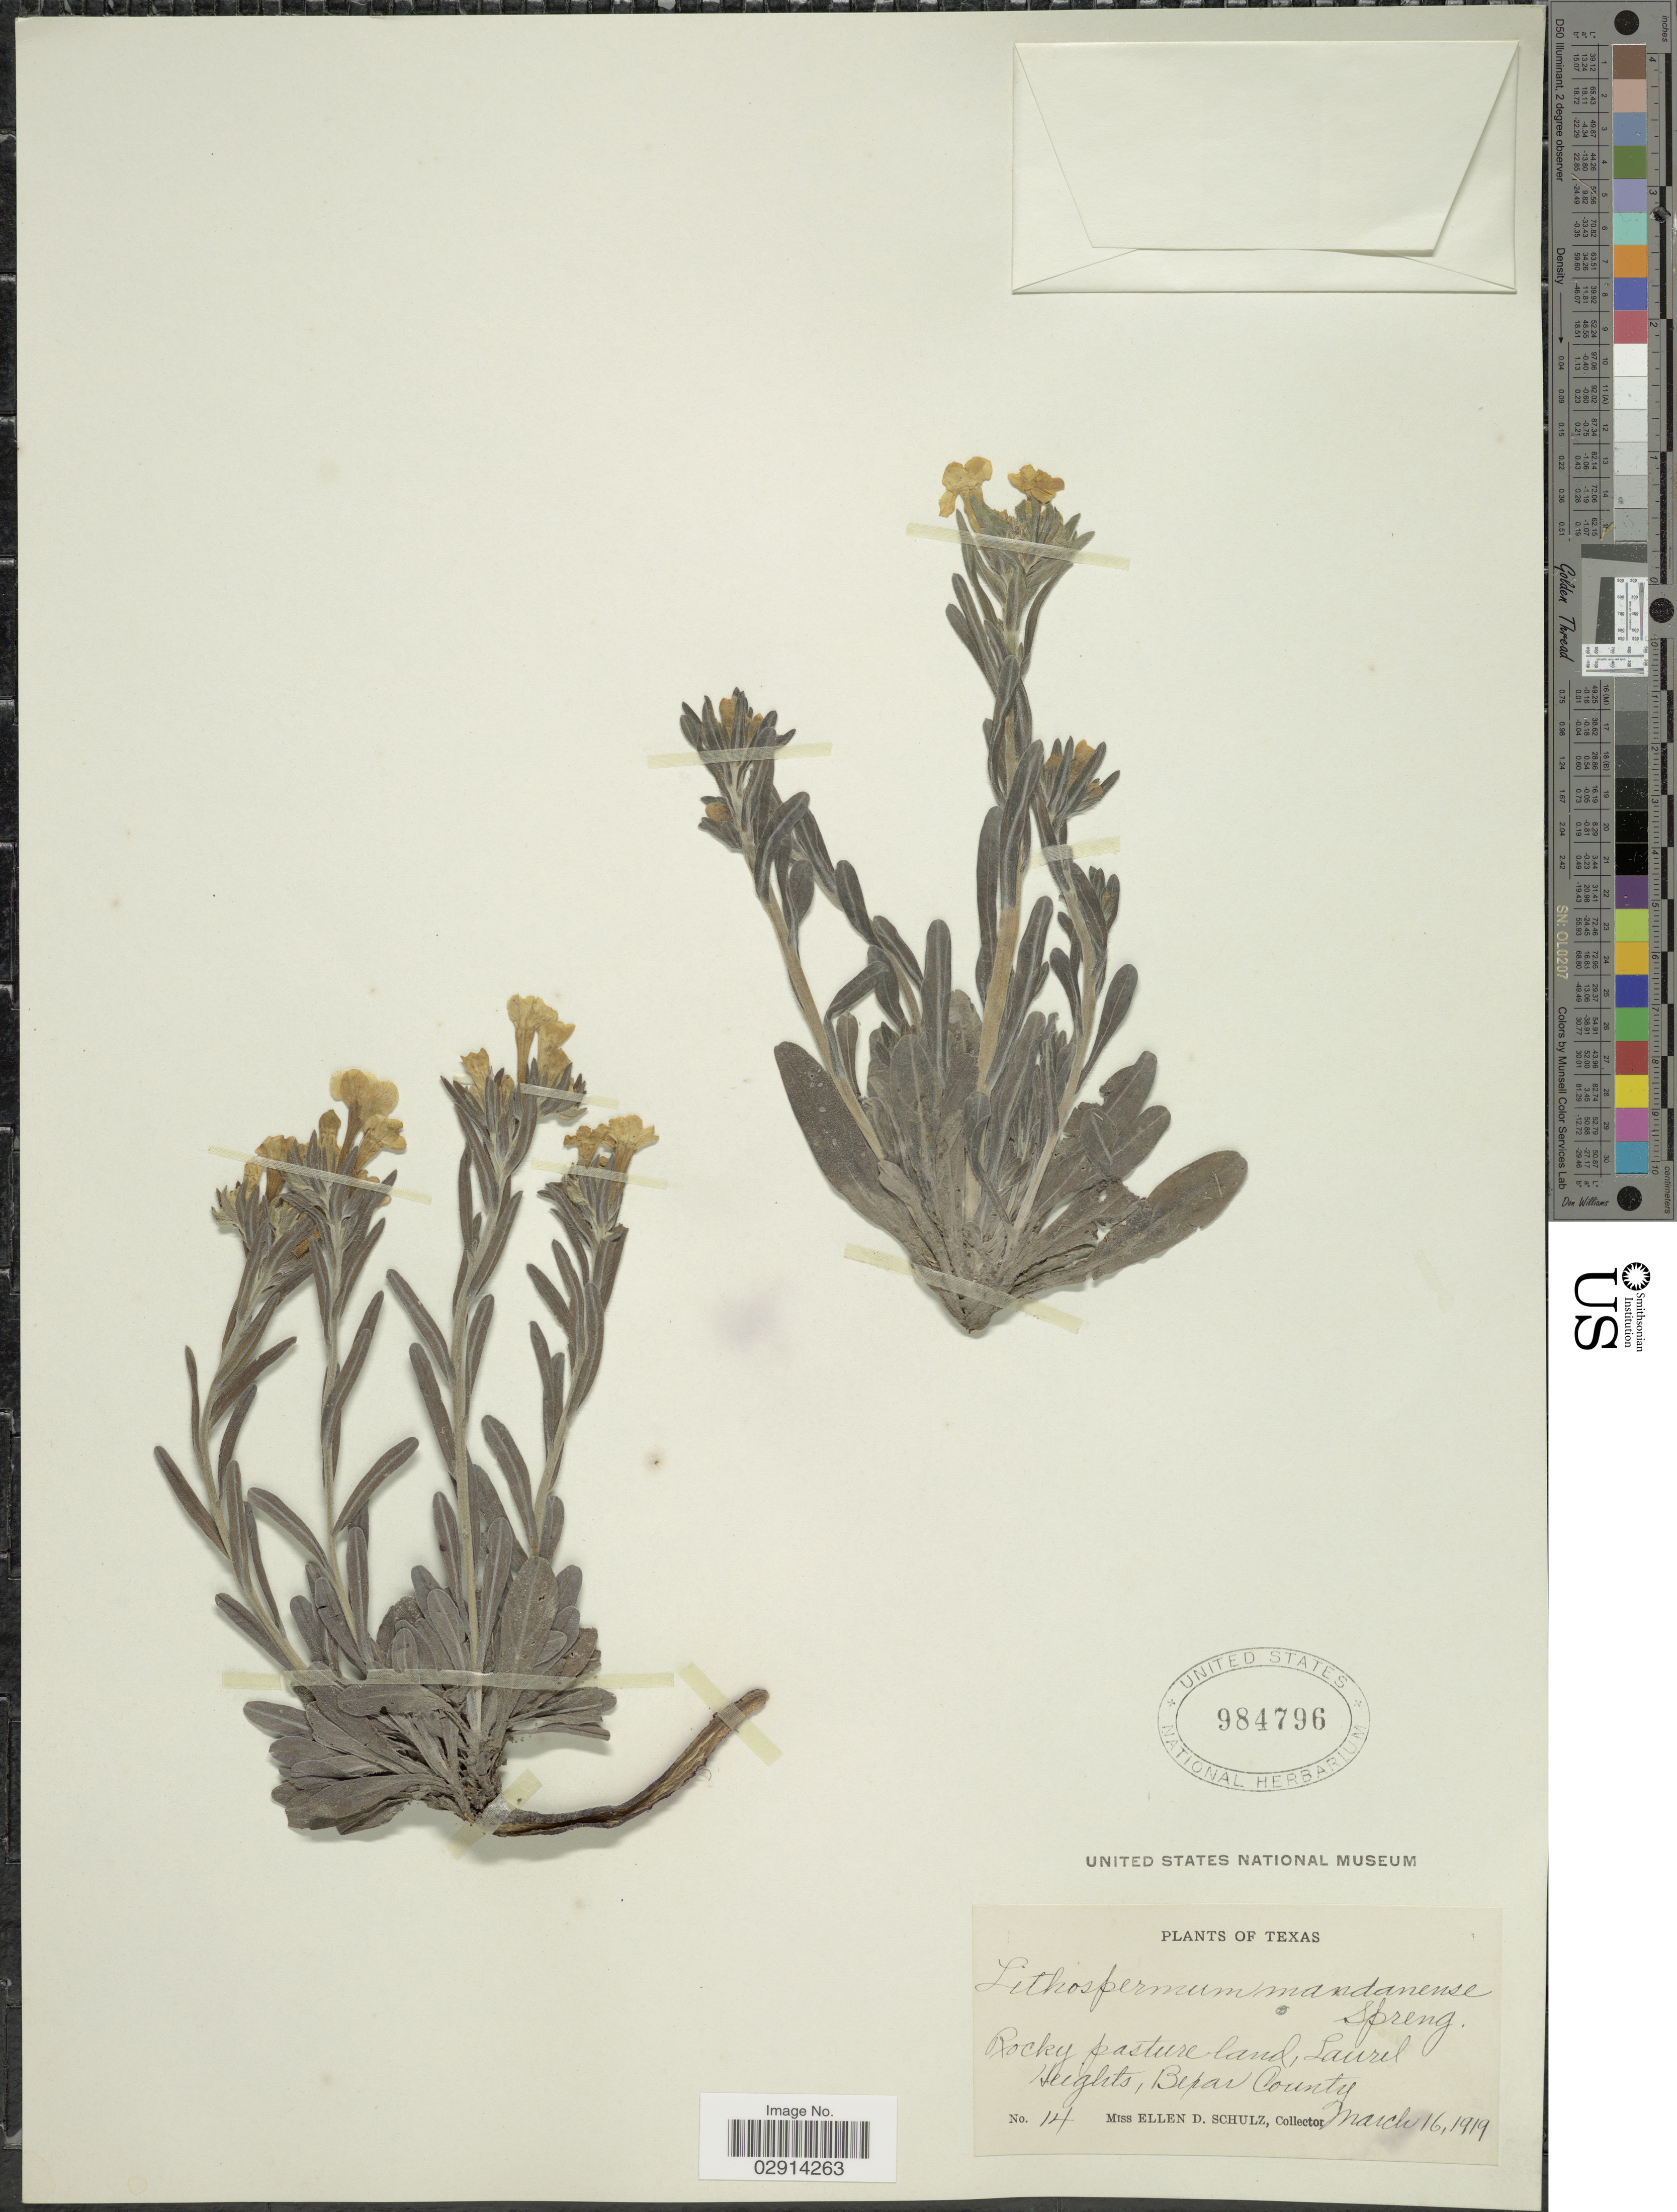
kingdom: Plantae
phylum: Tracheophyta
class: Magnoliopsida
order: Boraginales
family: Boraginaceae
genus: Lithospermum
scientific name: Lithospermum incisum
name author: Lehm.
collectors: E. D. Schulz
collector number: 14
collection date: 1919-03-16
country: United States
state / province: Texas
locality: Laurel Heights, Bexar County.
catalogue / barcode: US 984796